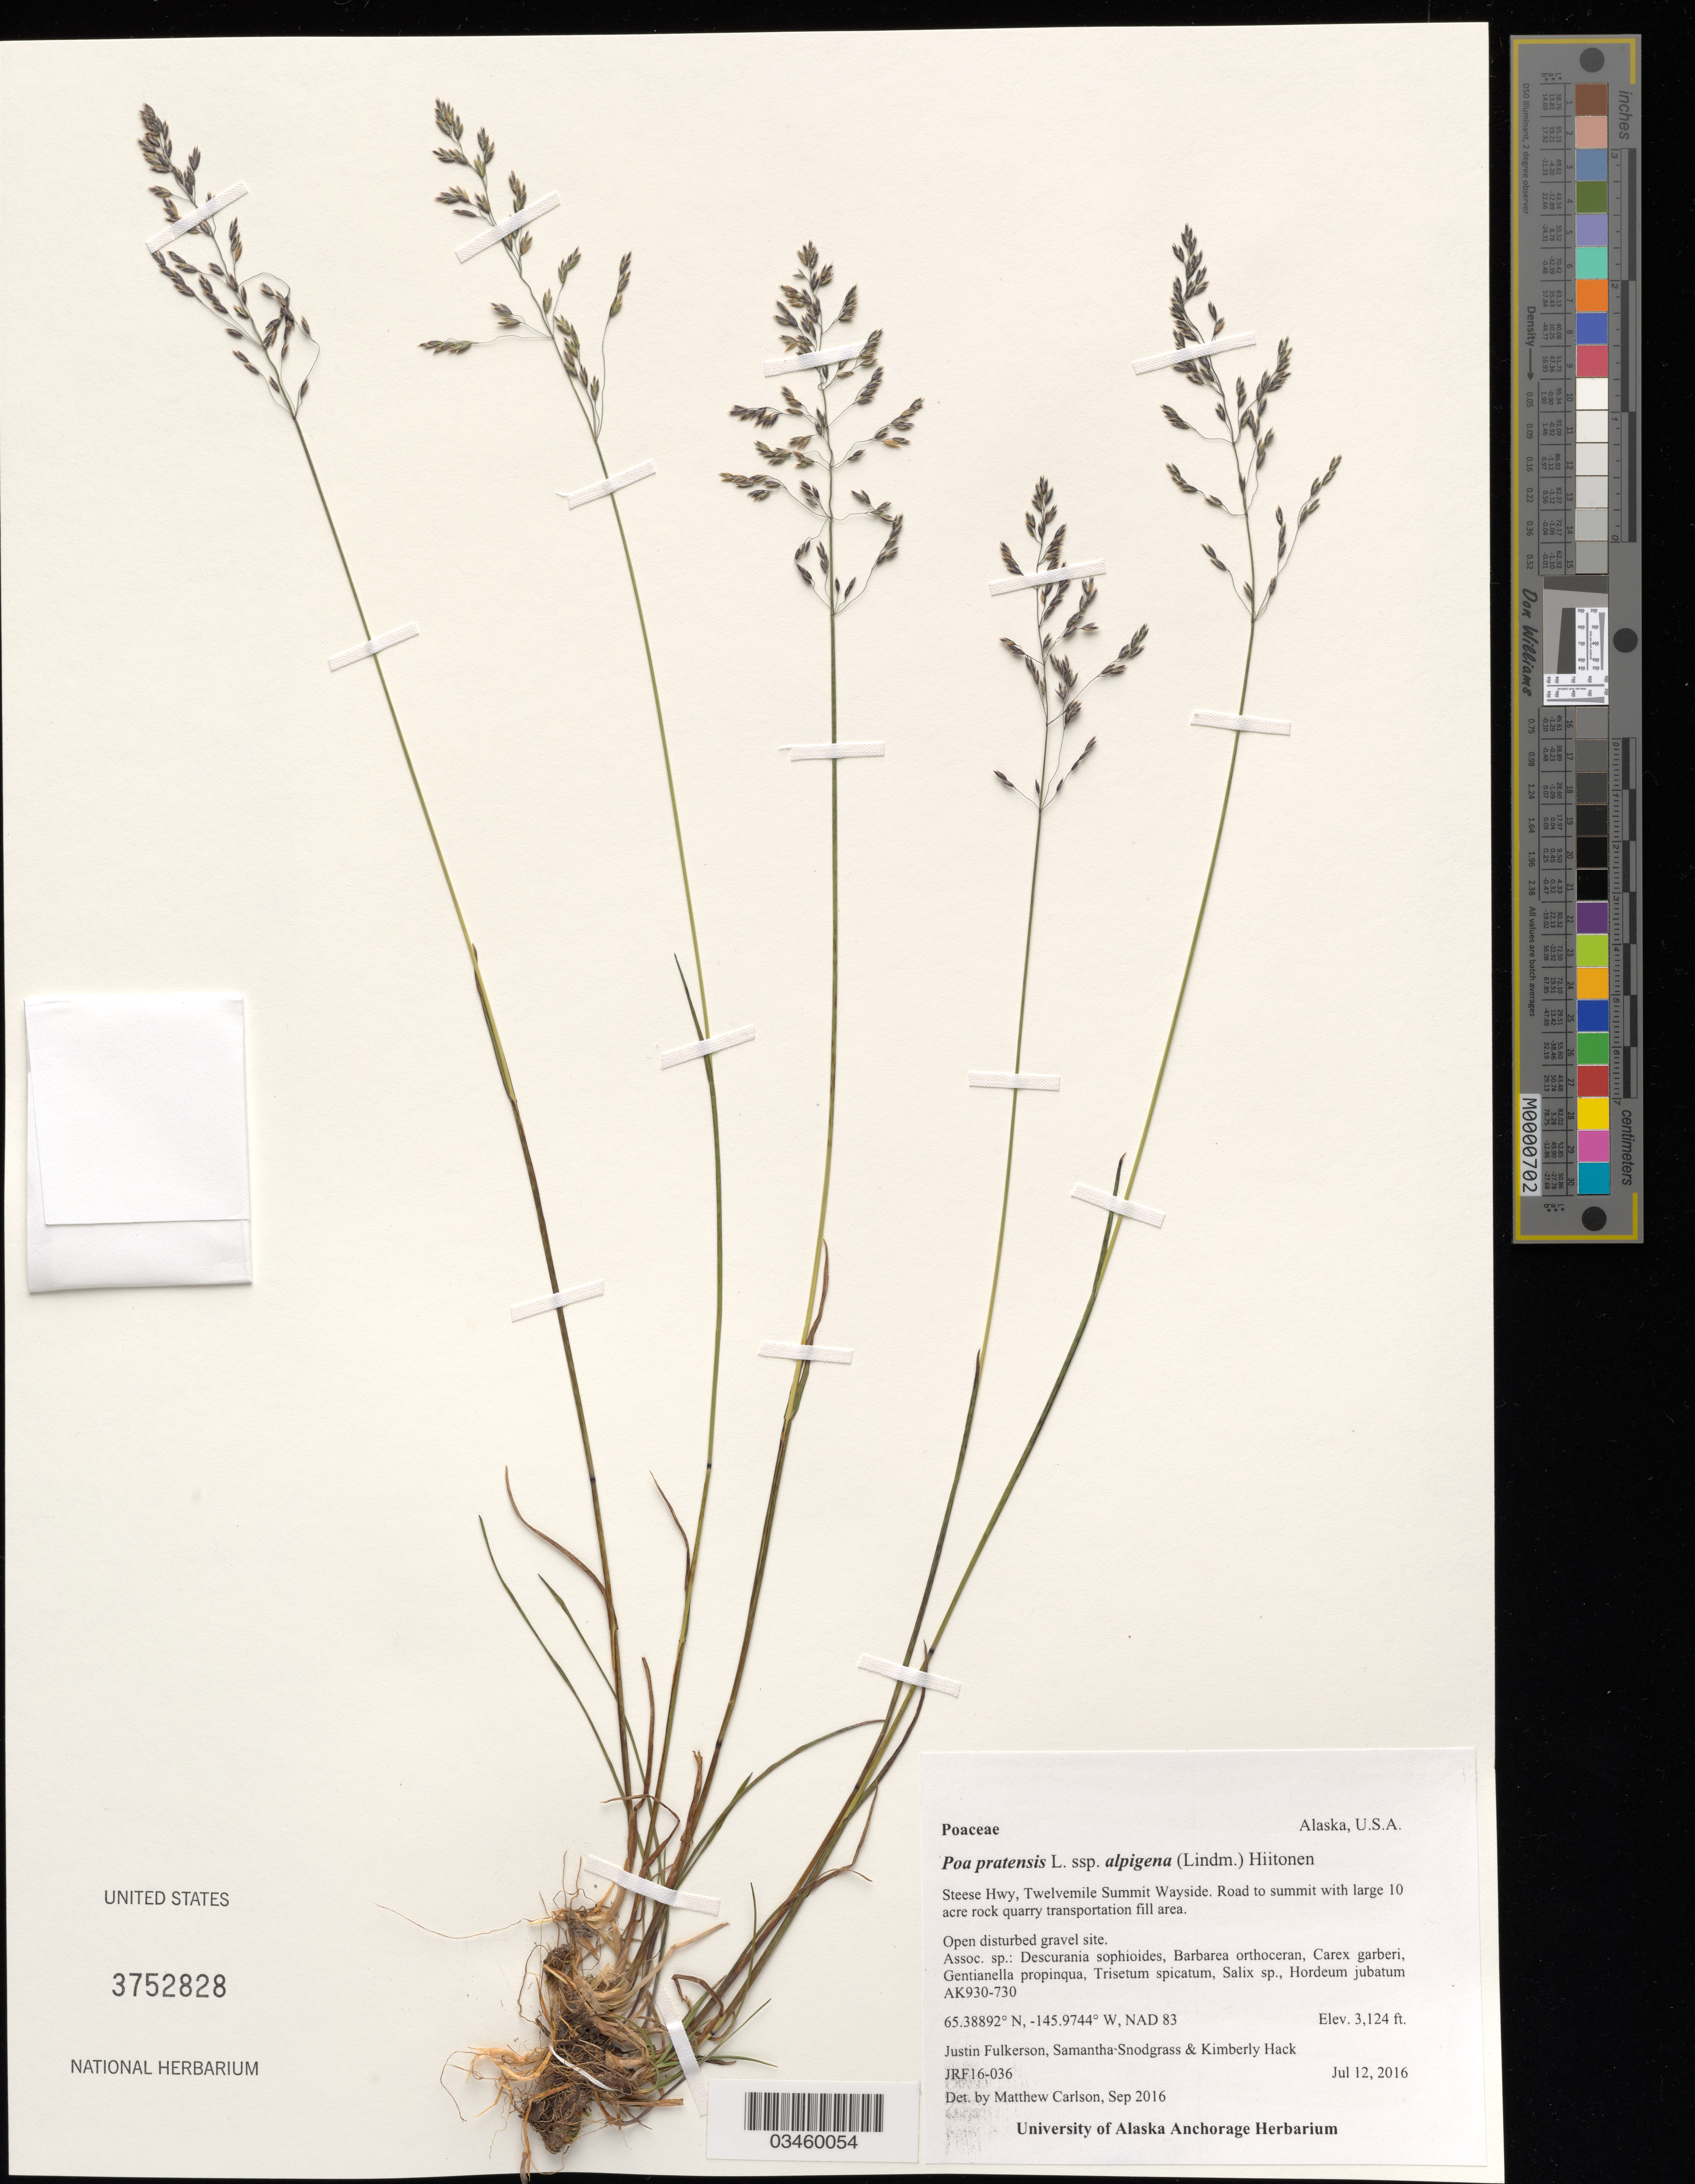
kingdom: Plantae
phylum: Tracheophyta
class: Liliopsida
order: Poales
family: Poaceae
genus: Poa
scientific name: Poa pratensis subsp. alpigena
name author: (Lindm.) Hiitonen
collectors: J. Fulkerson, K. Hack & S. Snodgrass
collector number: AK930-730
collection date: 2016-07-12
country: United States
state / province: Alaska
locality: Steese Hwy, Twelvemile Summit Wayside.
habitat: Open disturbed gravel site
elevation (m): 952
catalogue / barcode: US 3752828